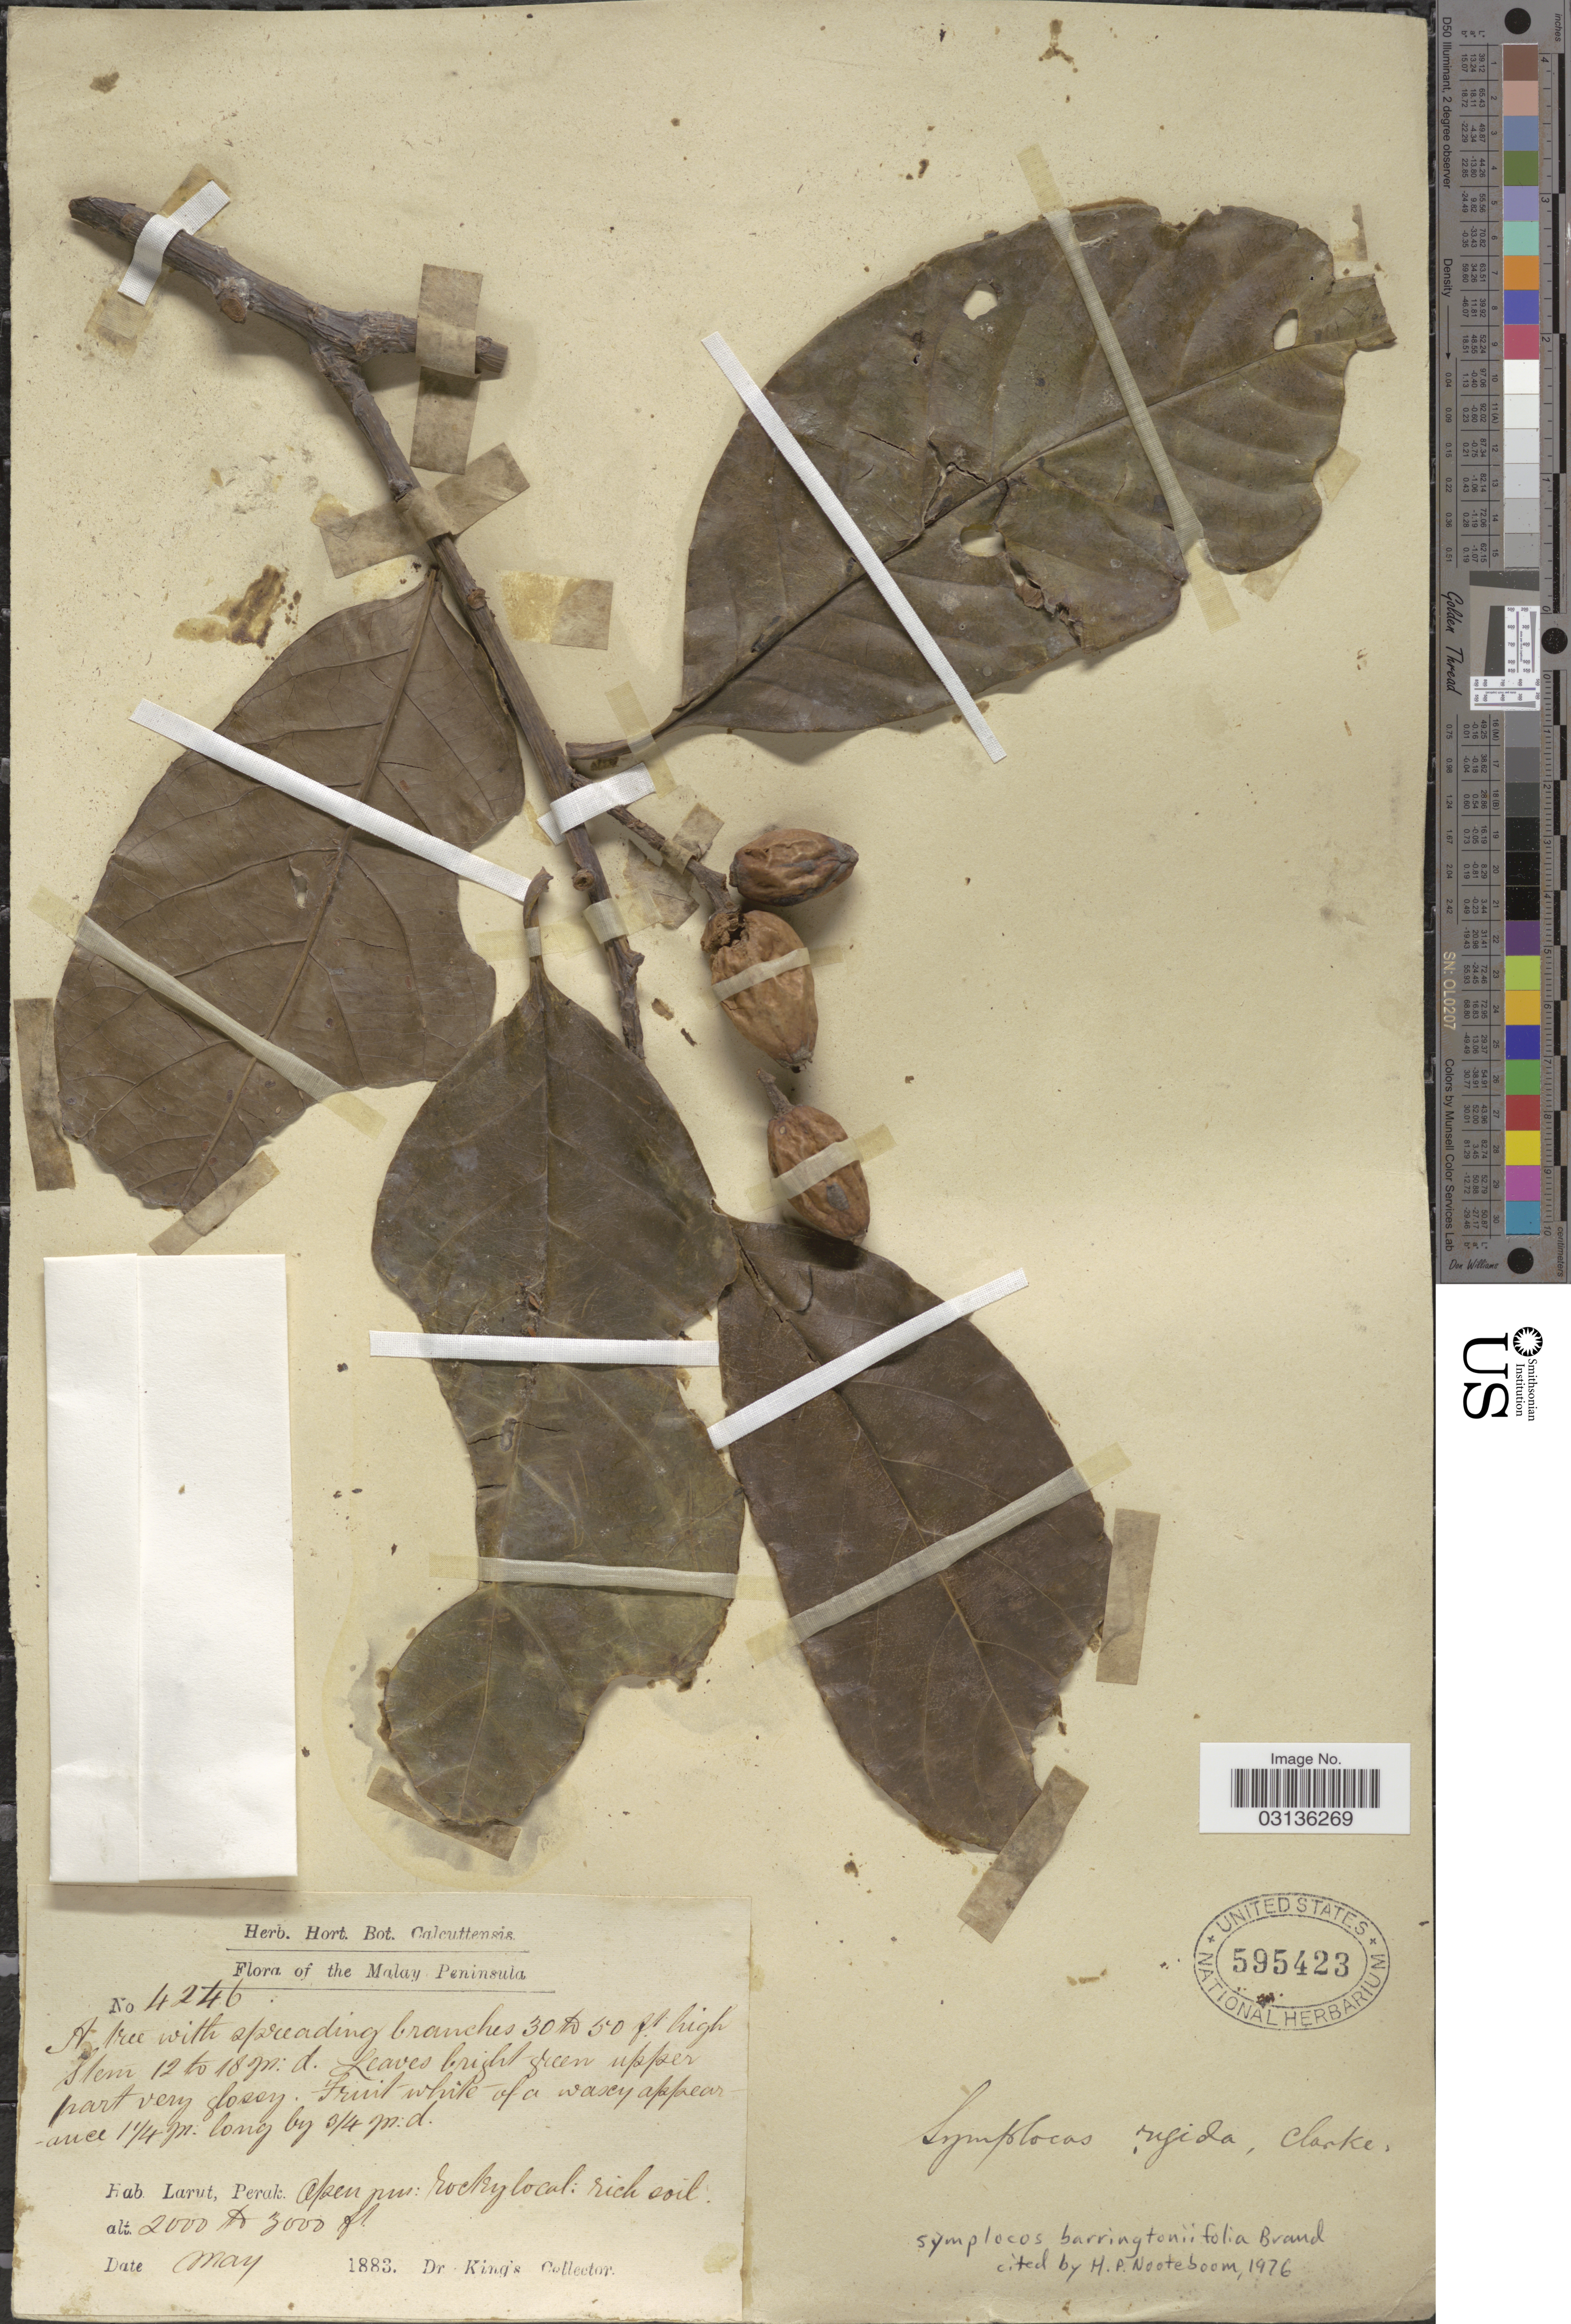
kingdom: Plantae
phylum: Tracheophyta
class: Magnoliopsida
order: Ericales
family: Symplocaceae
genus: Symplocos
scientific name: Symplocos barringtoniifolia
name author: Brand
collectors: Dr. King's collector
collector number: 4246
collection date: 1883-05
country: Malaysia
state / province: Perak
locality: The Malay Peninsula. Larut, Perak: Open jun.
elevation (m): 610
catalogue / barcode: US 595423